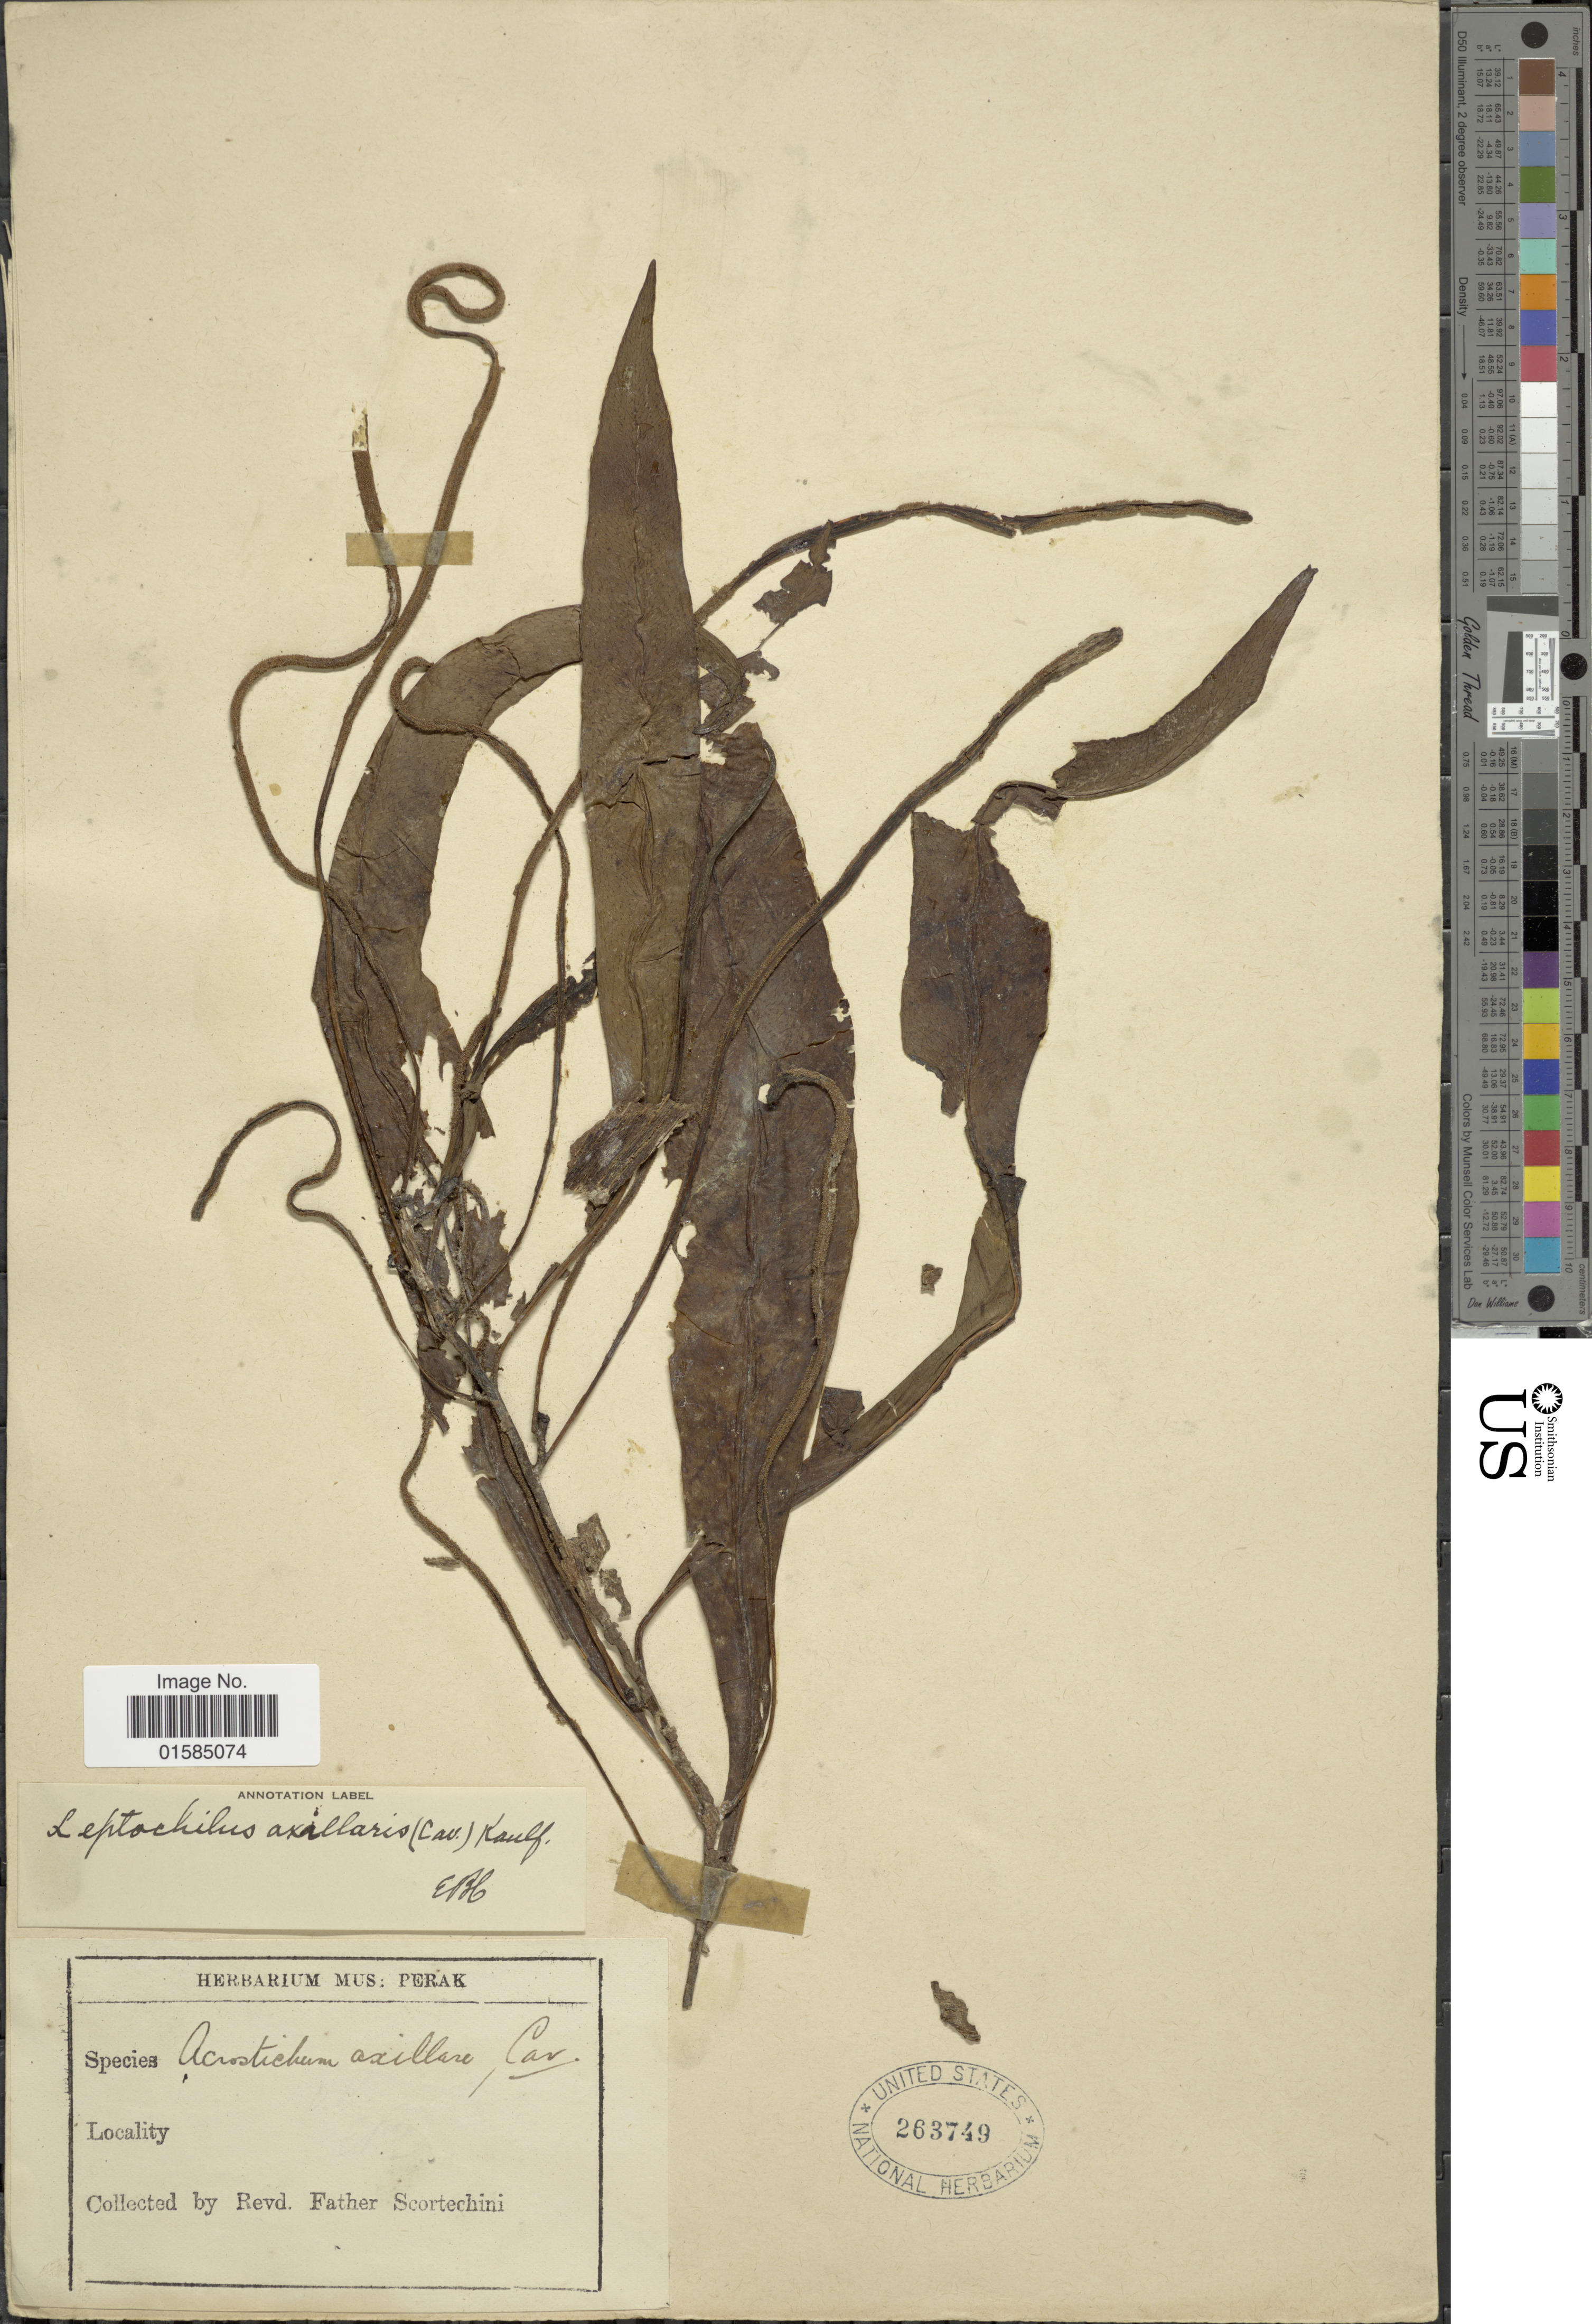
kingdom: Plantae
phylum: Tracheophyta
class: Polypodiopsida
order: Polypodiales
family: Polypodiaceae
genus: Leptochilus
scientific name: Leptochilus axillaris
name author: (Cav.) Kaulf.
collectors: Fr. Scortechini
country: Malaysia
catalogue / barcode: US 263749